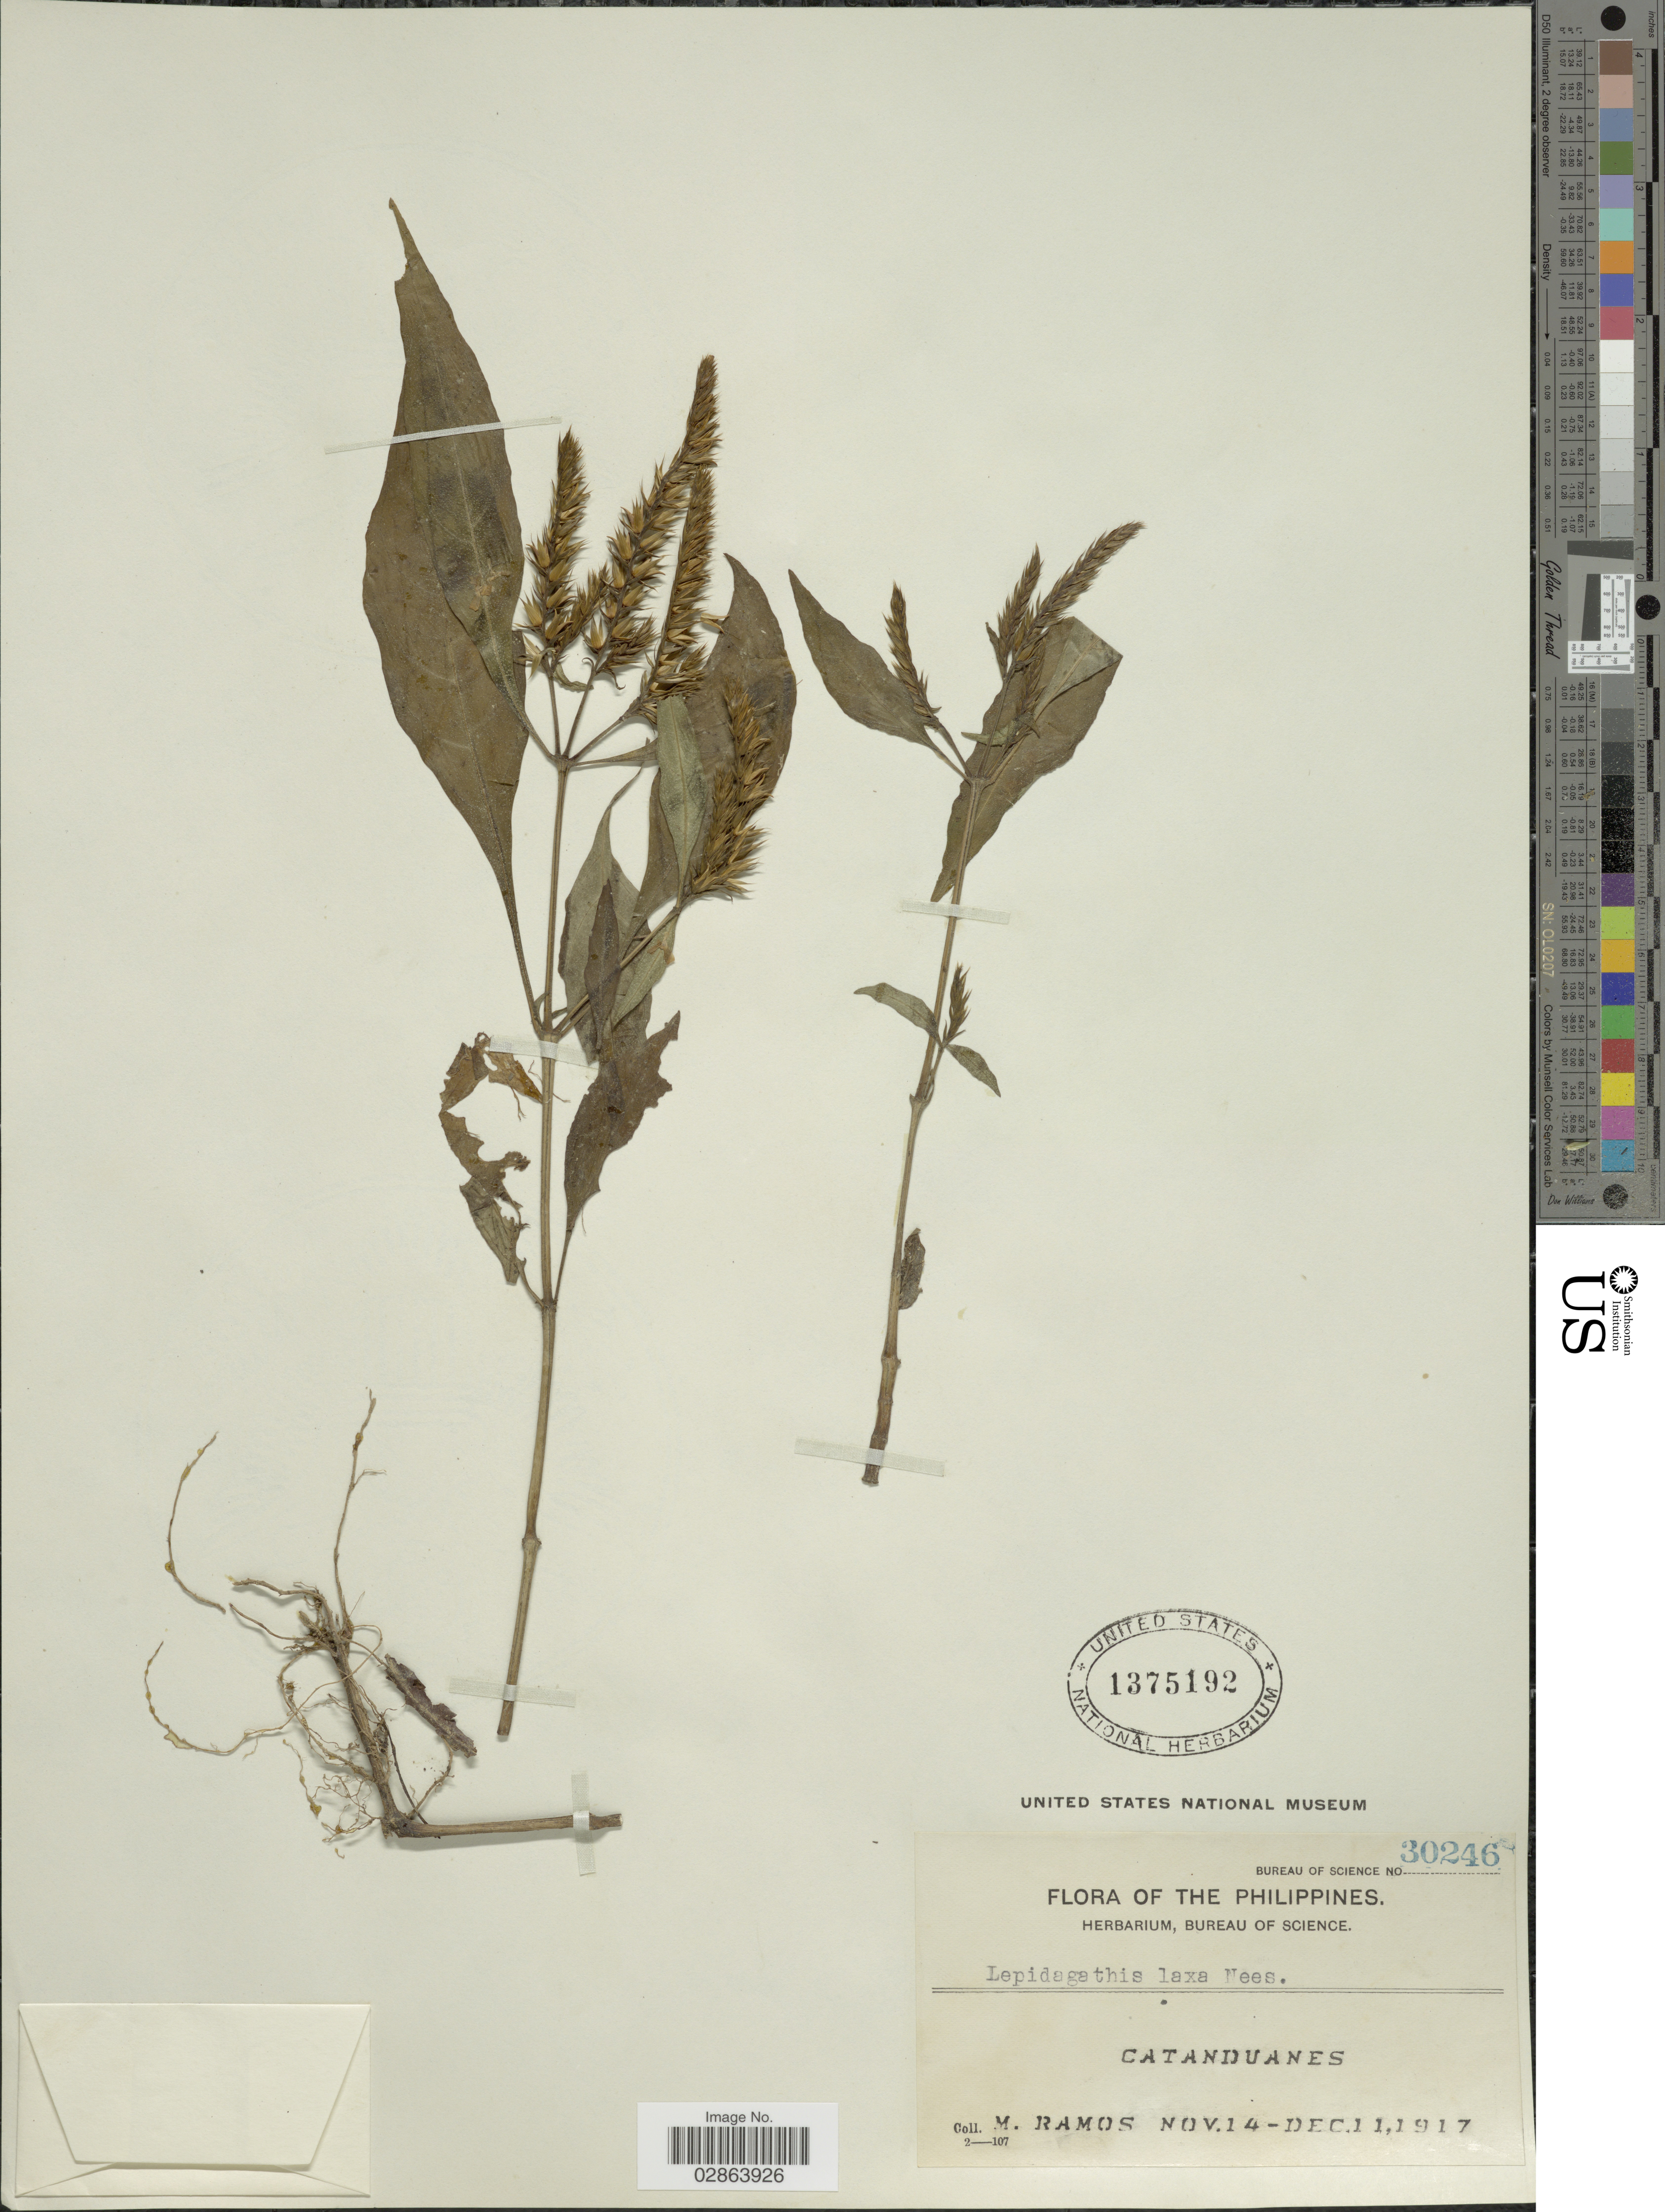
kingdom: Plantae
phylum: Tracheophyta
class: Magnoliopsida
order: Lamiales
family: Acanthaceae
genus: Lepidagathis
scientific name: Lepidagathis laxa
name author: Nees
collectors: M. Ramos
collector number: Bureau of Science 30246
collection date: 1917-11-14/1917-12-11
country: Philippines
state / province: Bicol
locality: Catanduanes.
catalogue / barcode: US 1375192